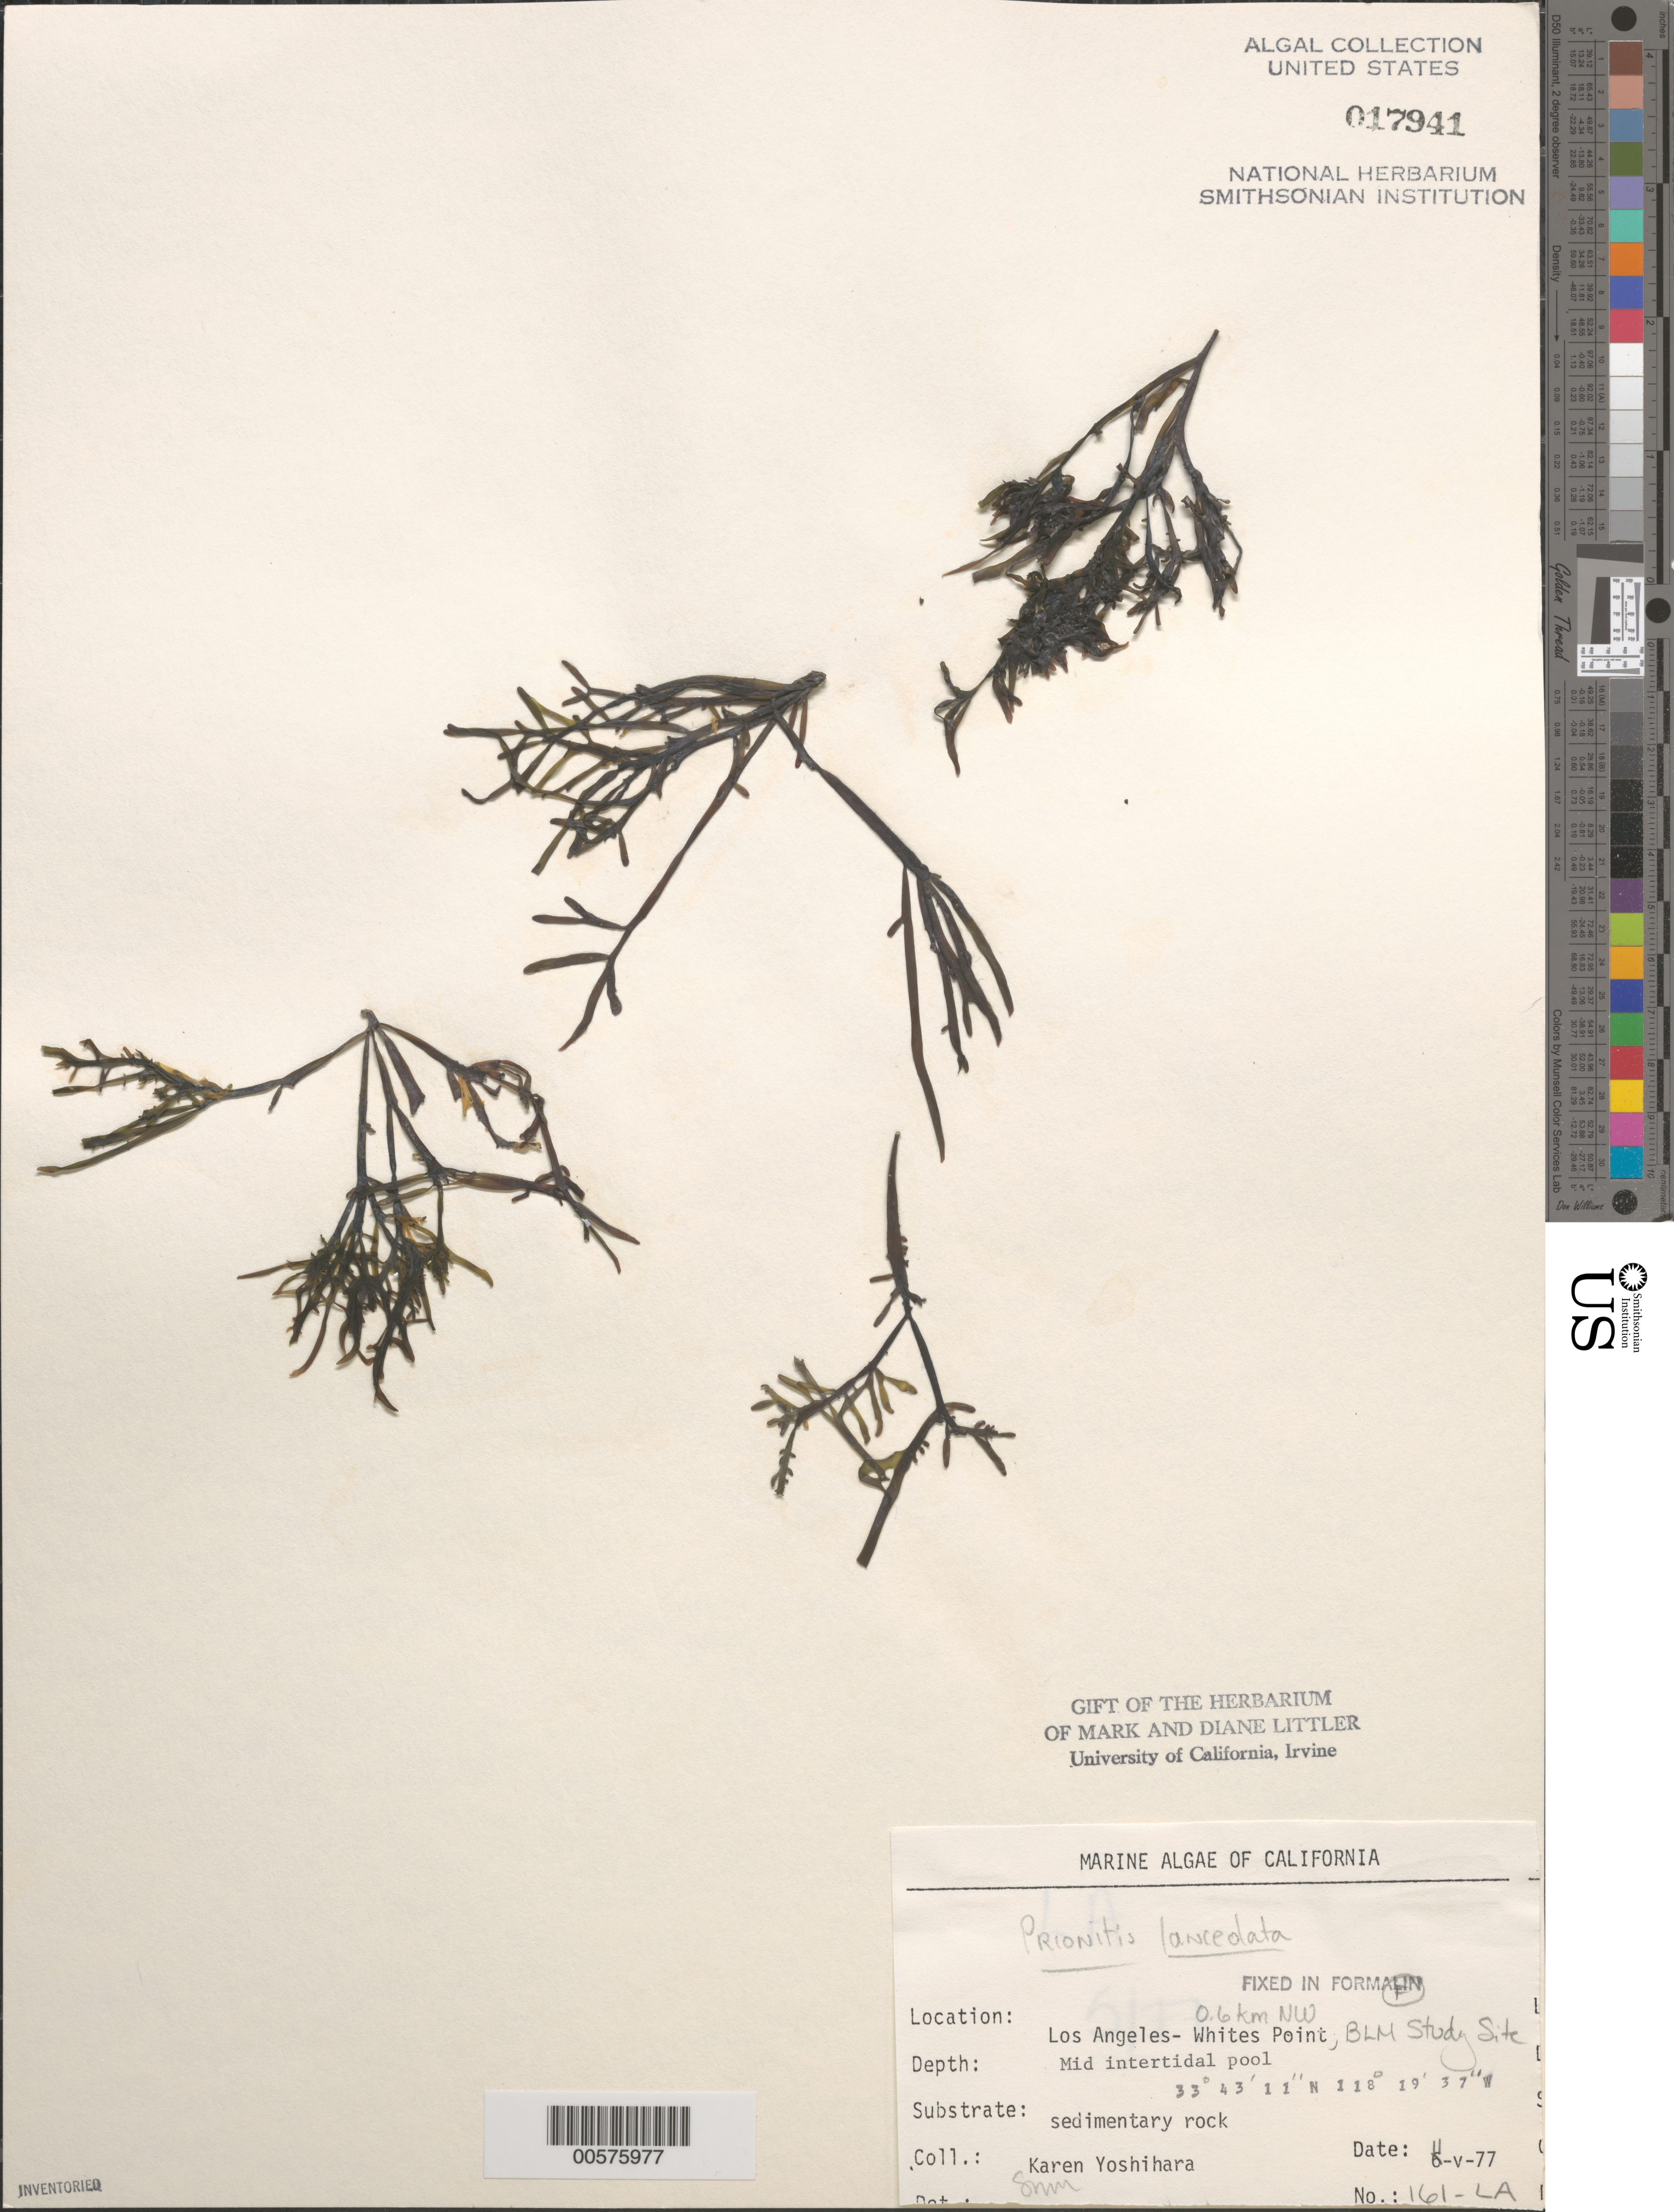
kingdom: Plantae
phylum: Rhodophyta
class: Florideophyceae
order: Cryptonemiales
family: Cryptonemiaceae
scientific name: Prionitis lanceolata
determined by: Murray, S. N.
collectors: K. Yoshihara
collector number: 161-la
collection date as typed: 11 May 1977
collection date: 1977-05-11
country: United States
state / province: California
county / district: Los Angeles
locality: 0.6 km northwest of Whites Point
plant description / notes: BLM-SOCALBIGHT Rocky Intertidal Survey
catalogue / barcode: US 17941